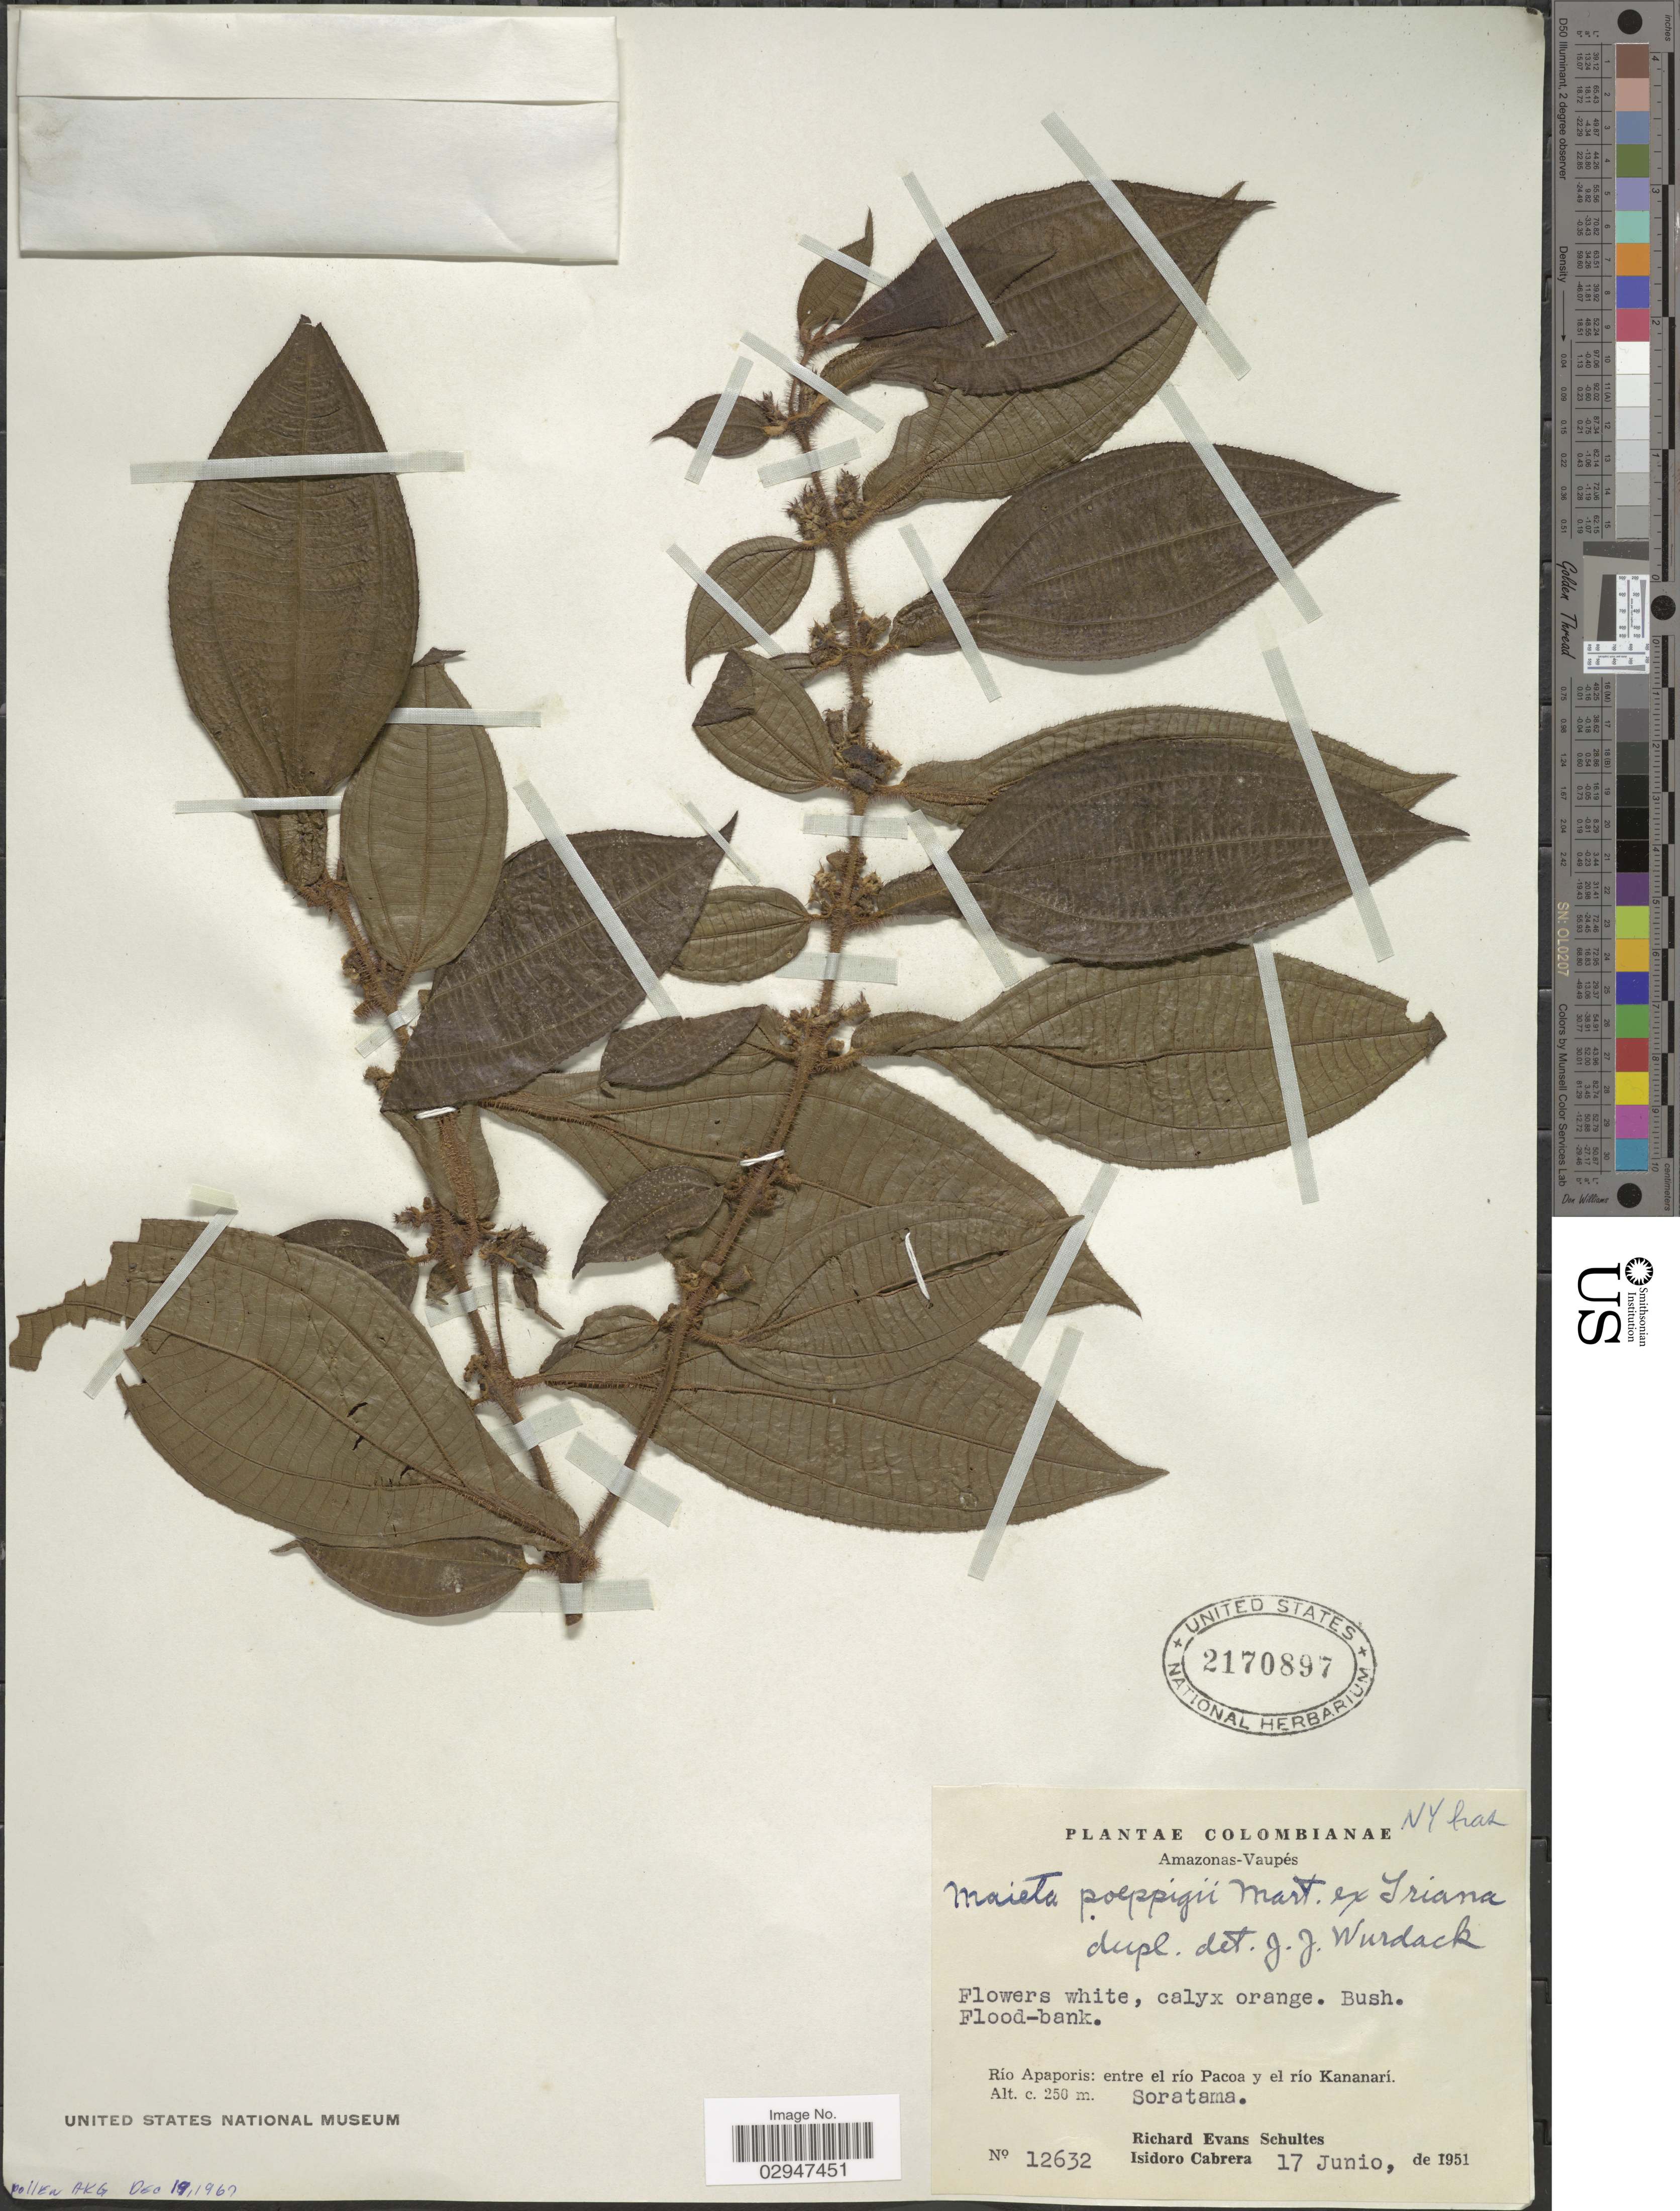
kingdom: Plantae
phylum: Tracheophyta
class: Magnoliopsida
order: Myrtales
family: Melastomataceae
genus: Maieta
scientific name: Maieta poeppigii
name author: Mart. ex Triana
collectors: R. E. Schultes & I. Cabrera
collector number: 12632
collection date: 1951-06-17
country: Colombia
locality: Amazonas-Vaupés. Río Apaporis: entre el río Pacoa y el río Kananarí. Soratama.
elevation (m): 250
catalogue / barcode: US 2170897